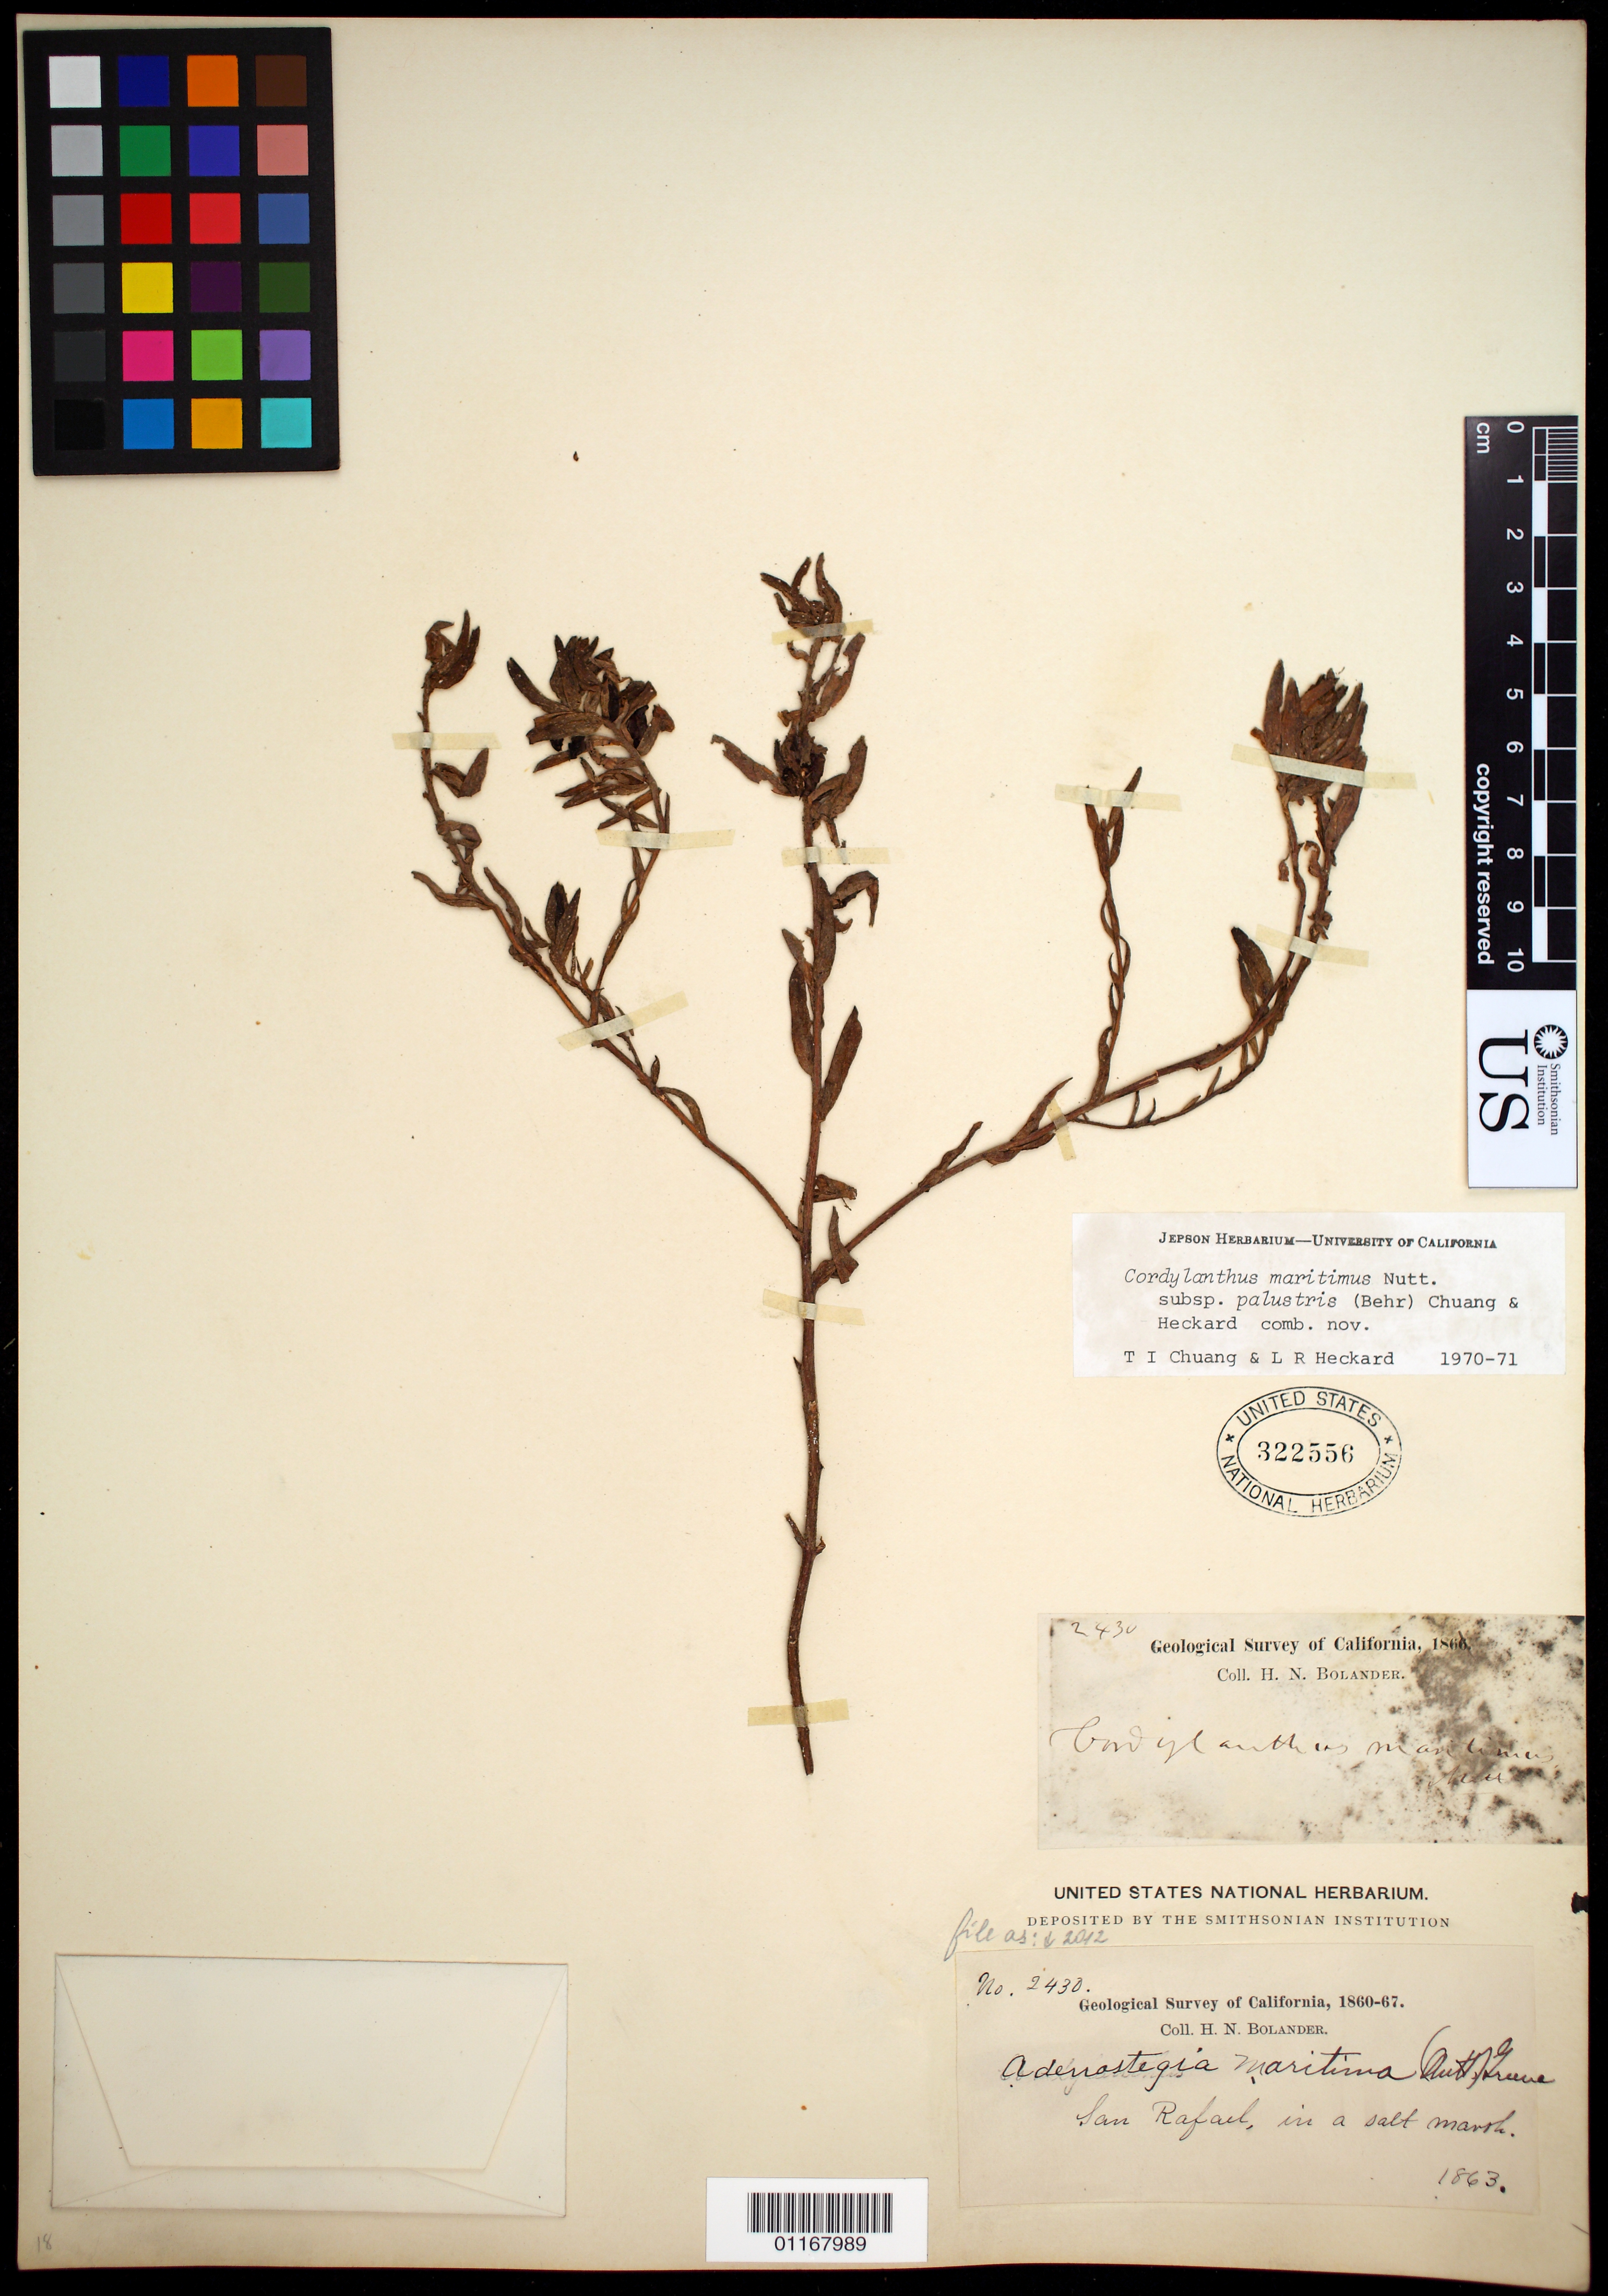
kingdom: Plantae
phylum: Tracheophyta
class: Magnoliopsida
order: Lamiales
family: Orobanchaceae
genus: Chloropyron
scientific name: Chloropyron maritimum subsp. palustre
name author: (Behr) Tank & J.M. Egger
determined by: Barringer, K. A.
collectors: H. Bolander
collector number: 2430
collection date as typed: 1863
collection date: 1863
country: United States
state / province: California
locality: Salt Marsh, at San Rafael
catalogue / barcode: US 322556